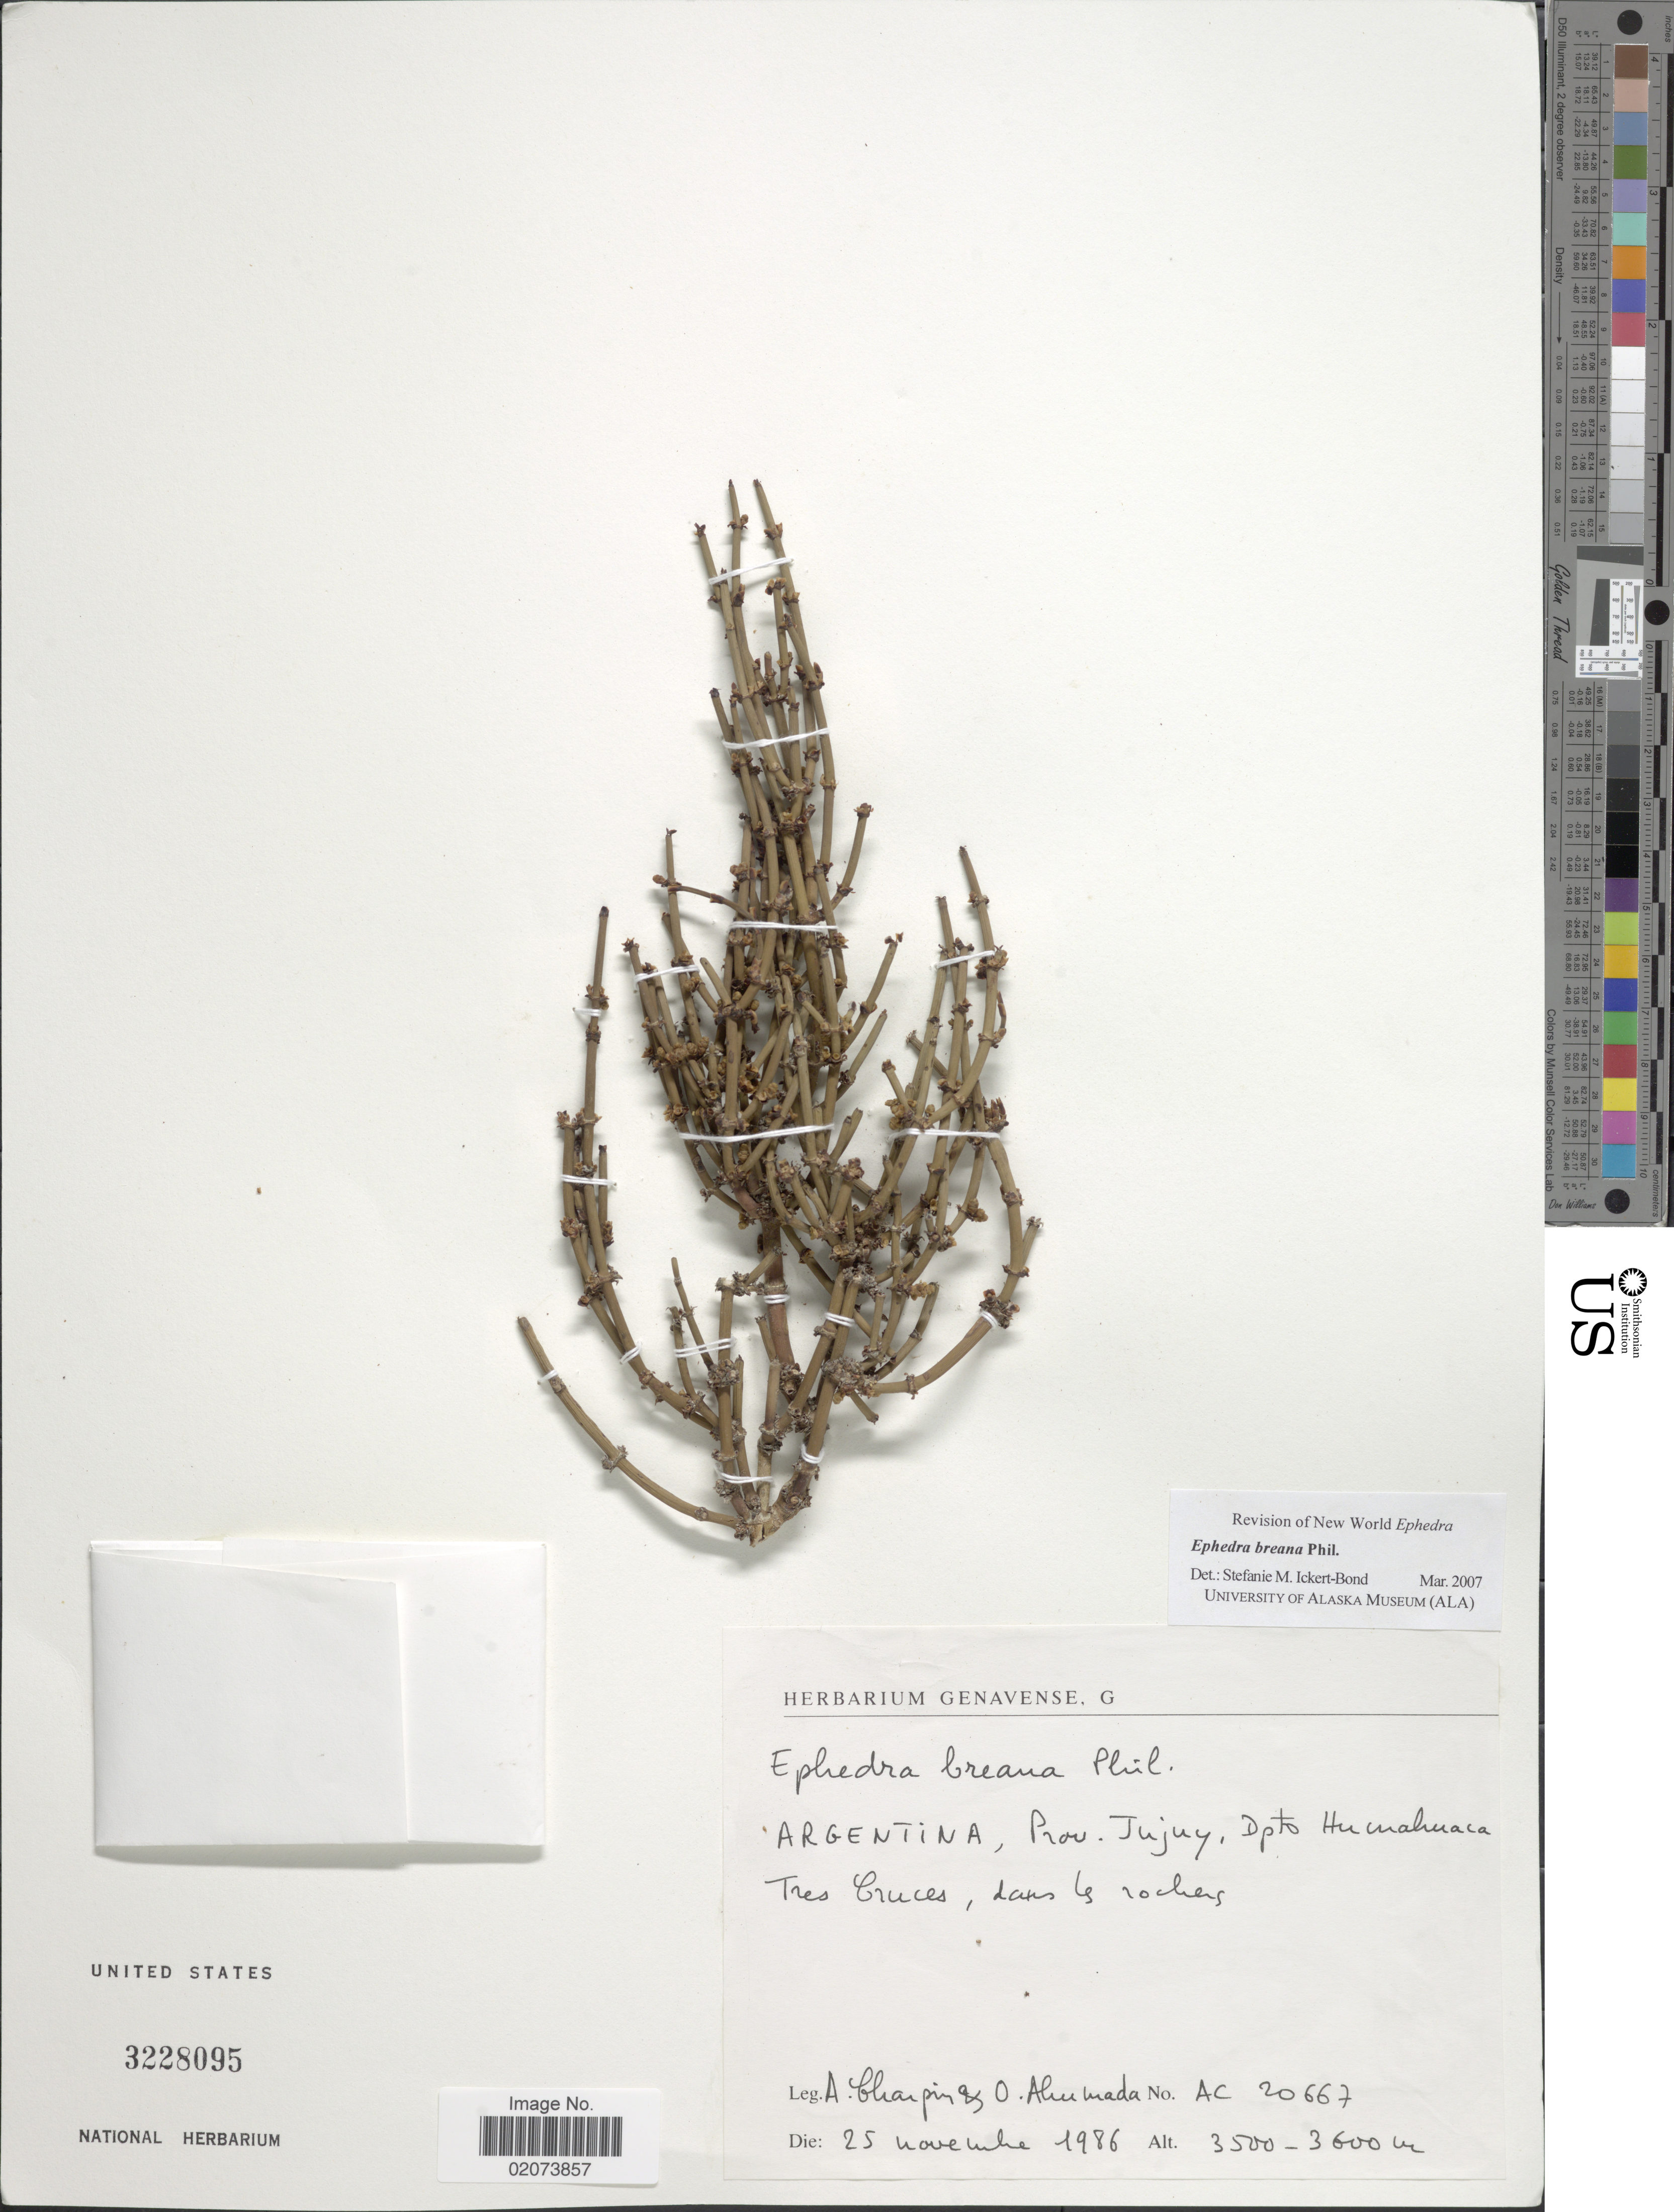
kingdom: Plantae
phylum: Tracheophyta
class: Gnetopsida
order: Ephedrales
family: Ephedraceae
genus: Ephedra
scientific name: Ephedra breana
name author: Phil.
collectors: A. Chaipin & O. Alumada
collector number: AC 20667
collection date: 1986-11-25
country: Argentina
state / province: Jujuy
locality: Argentina, Prov. Jujuy, Dpto. Huanahuaca, Tres Cruces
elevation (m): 3500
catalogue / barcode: US 3228095